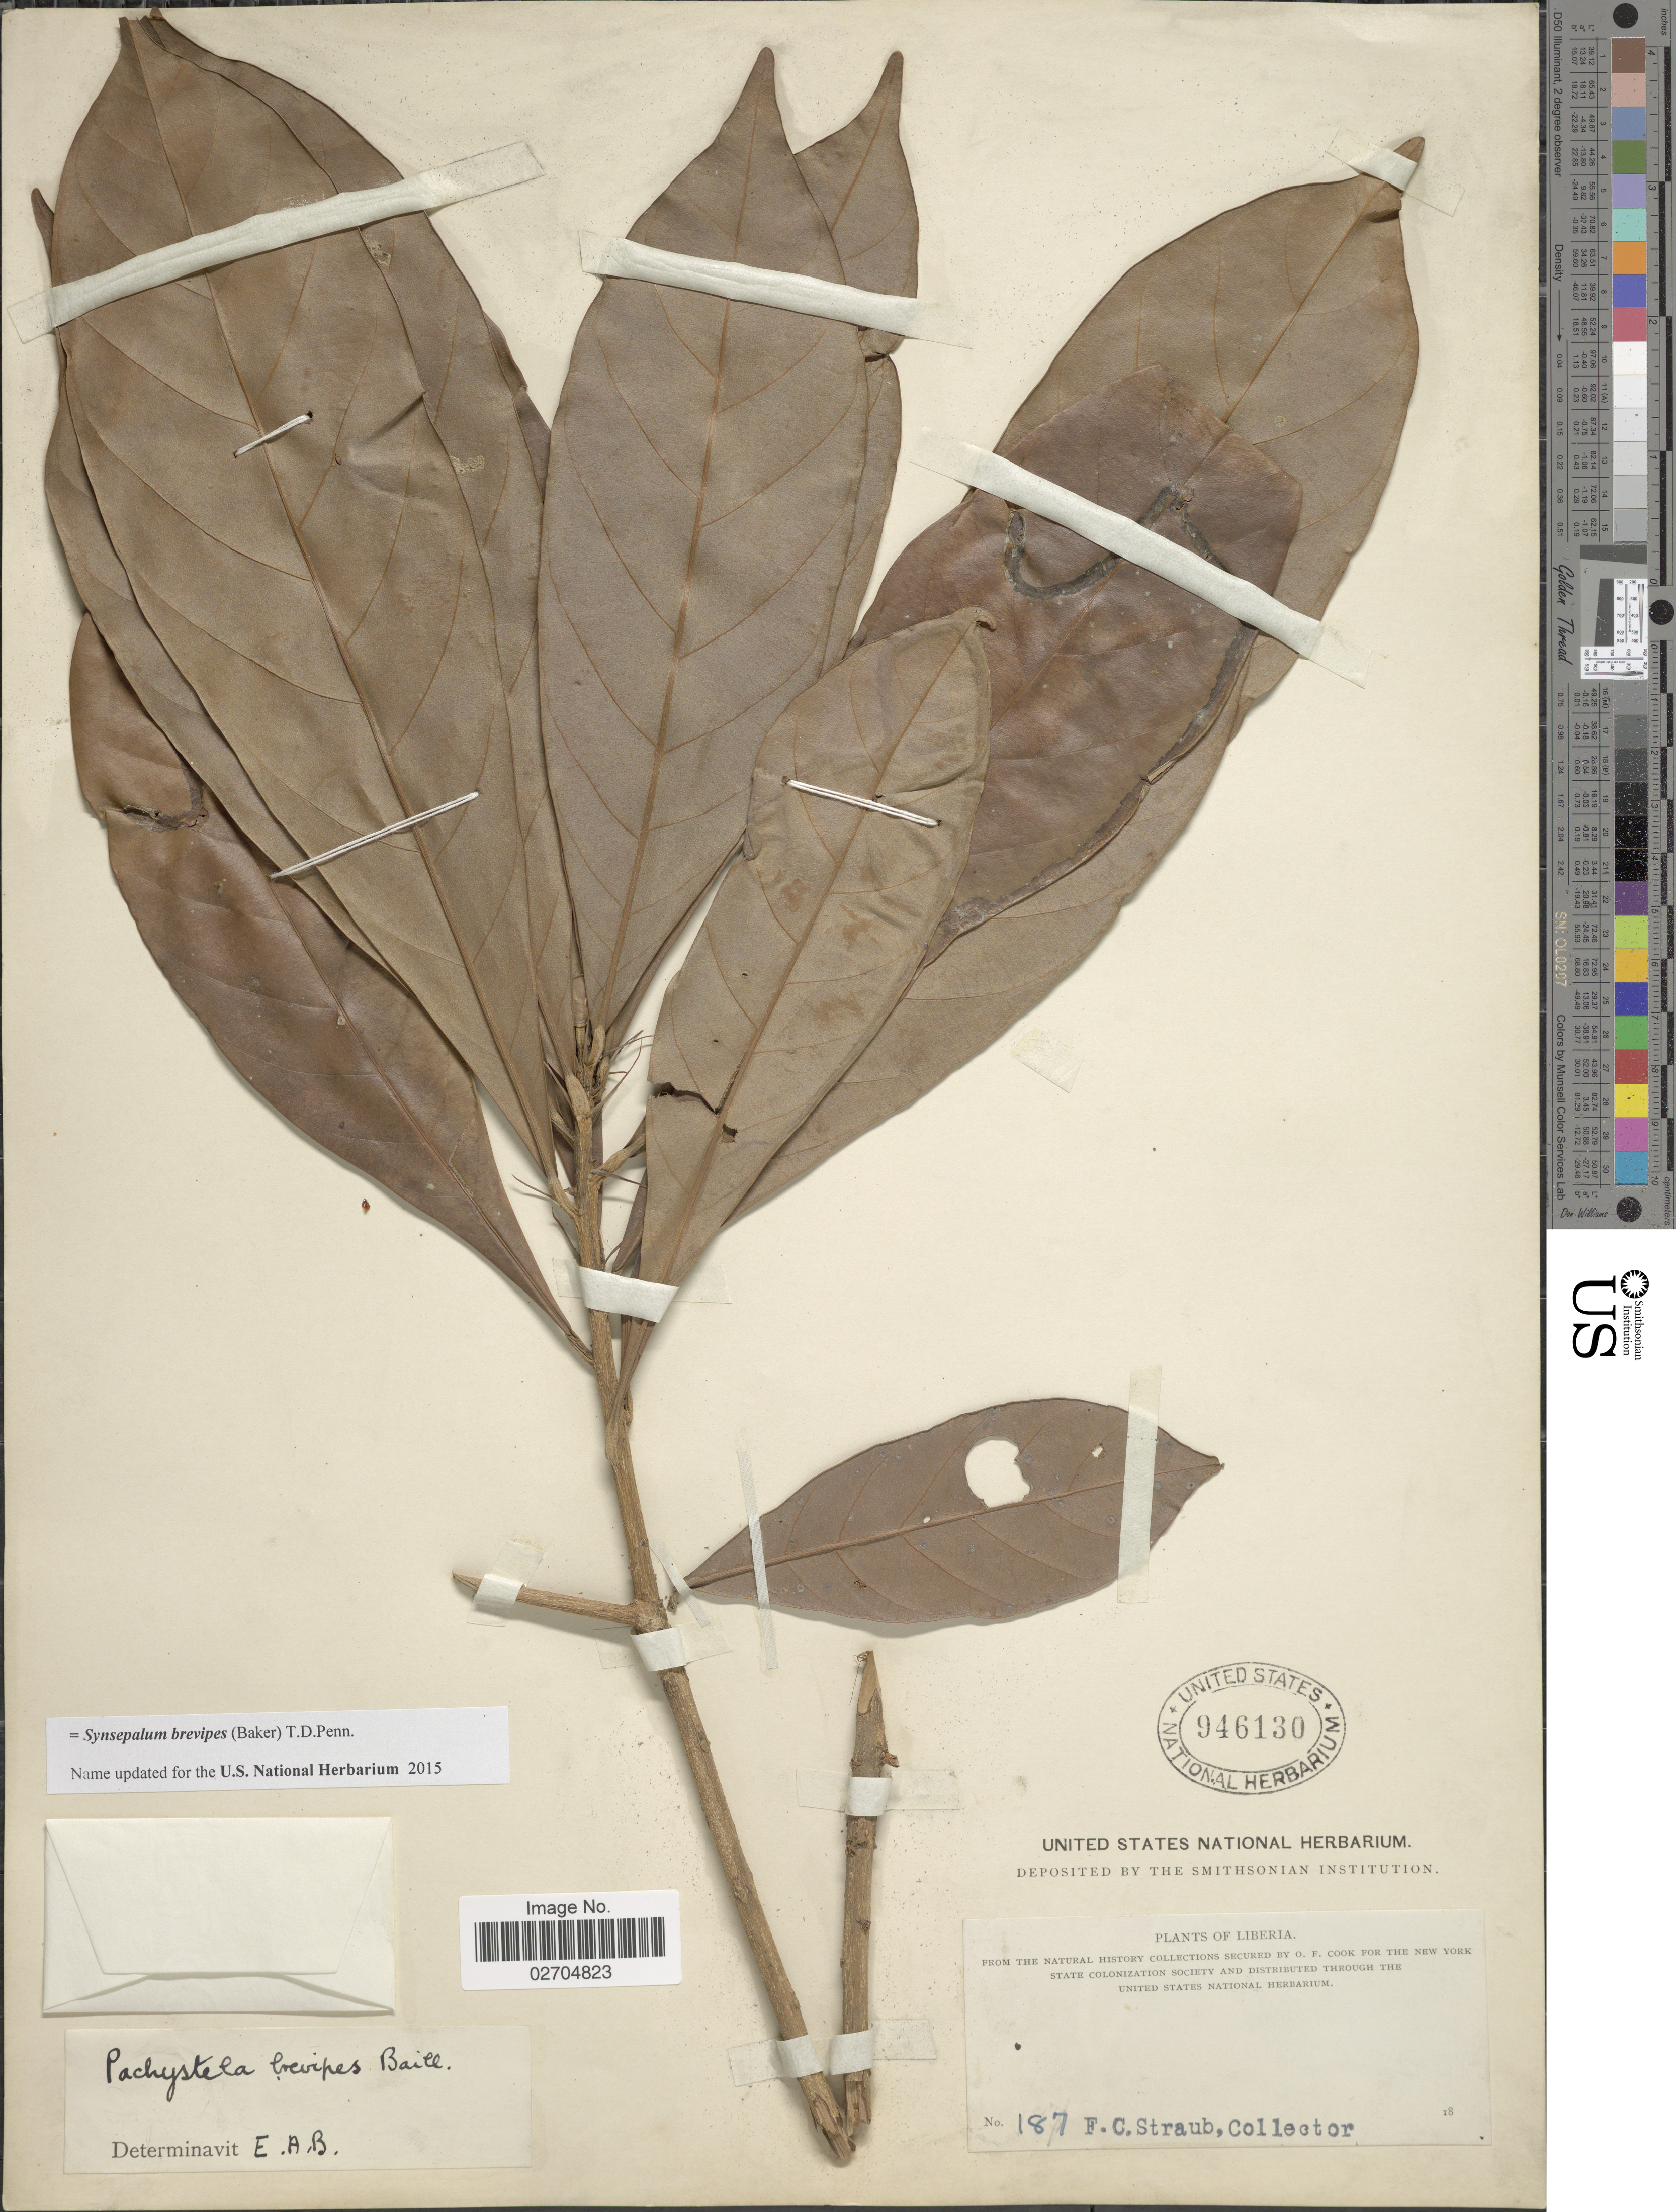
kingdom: Plantae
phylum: Tracheophyta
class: Magnoliopsida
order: Ericales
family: Sapotaceae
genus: Synsepalum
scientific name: Synsepalum brevipes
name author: (Baker) T.D. Penn.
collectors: F. Straub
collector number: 187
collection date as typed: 18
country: Liberia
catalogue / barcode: US 946130